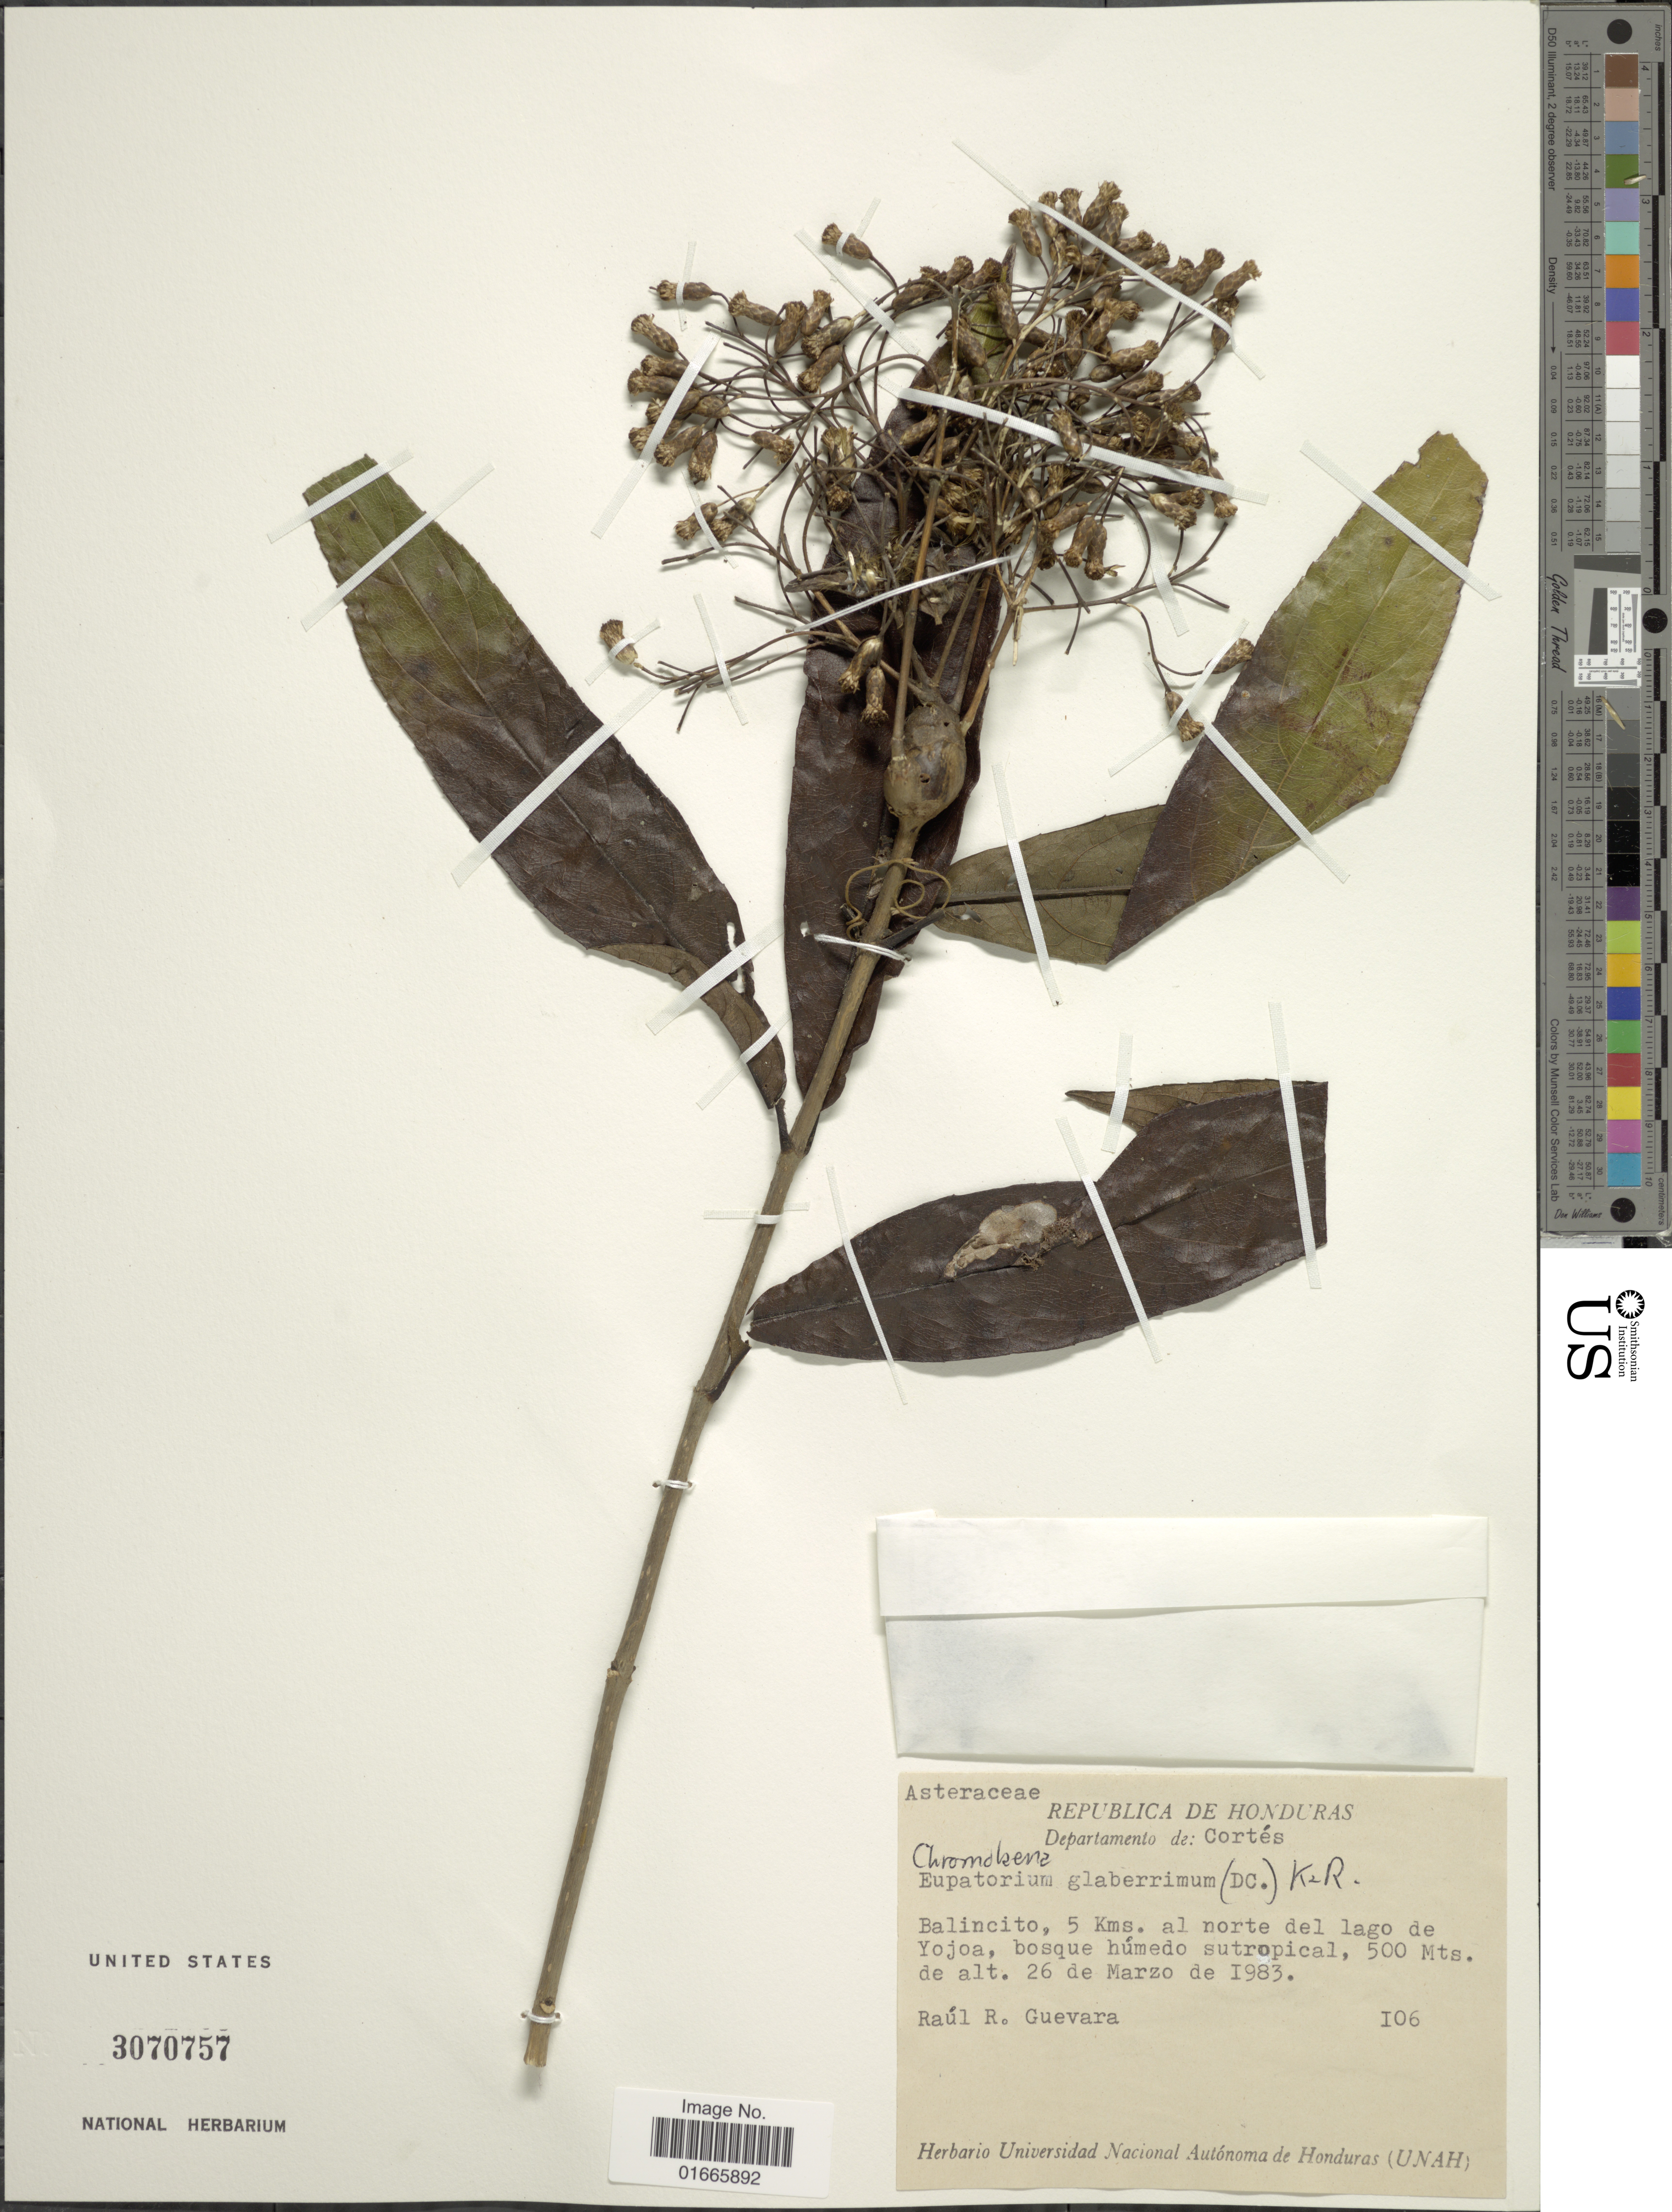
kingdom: Plantae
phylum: Tracheophyta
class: Magnoliopsida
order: Asterales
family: Asteraceae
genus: Chromolaena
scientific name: Chromolaena glaberrima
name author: (DC.) R.M. King & H. Rob.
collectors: R. Guevara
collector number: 106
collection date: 1983-03-26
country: Honduras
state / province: Cortés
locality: Balincito, 5 Kms. al norte del lago de Yoja, boque humedo sutropical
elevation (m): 500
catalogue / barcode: US 3070757